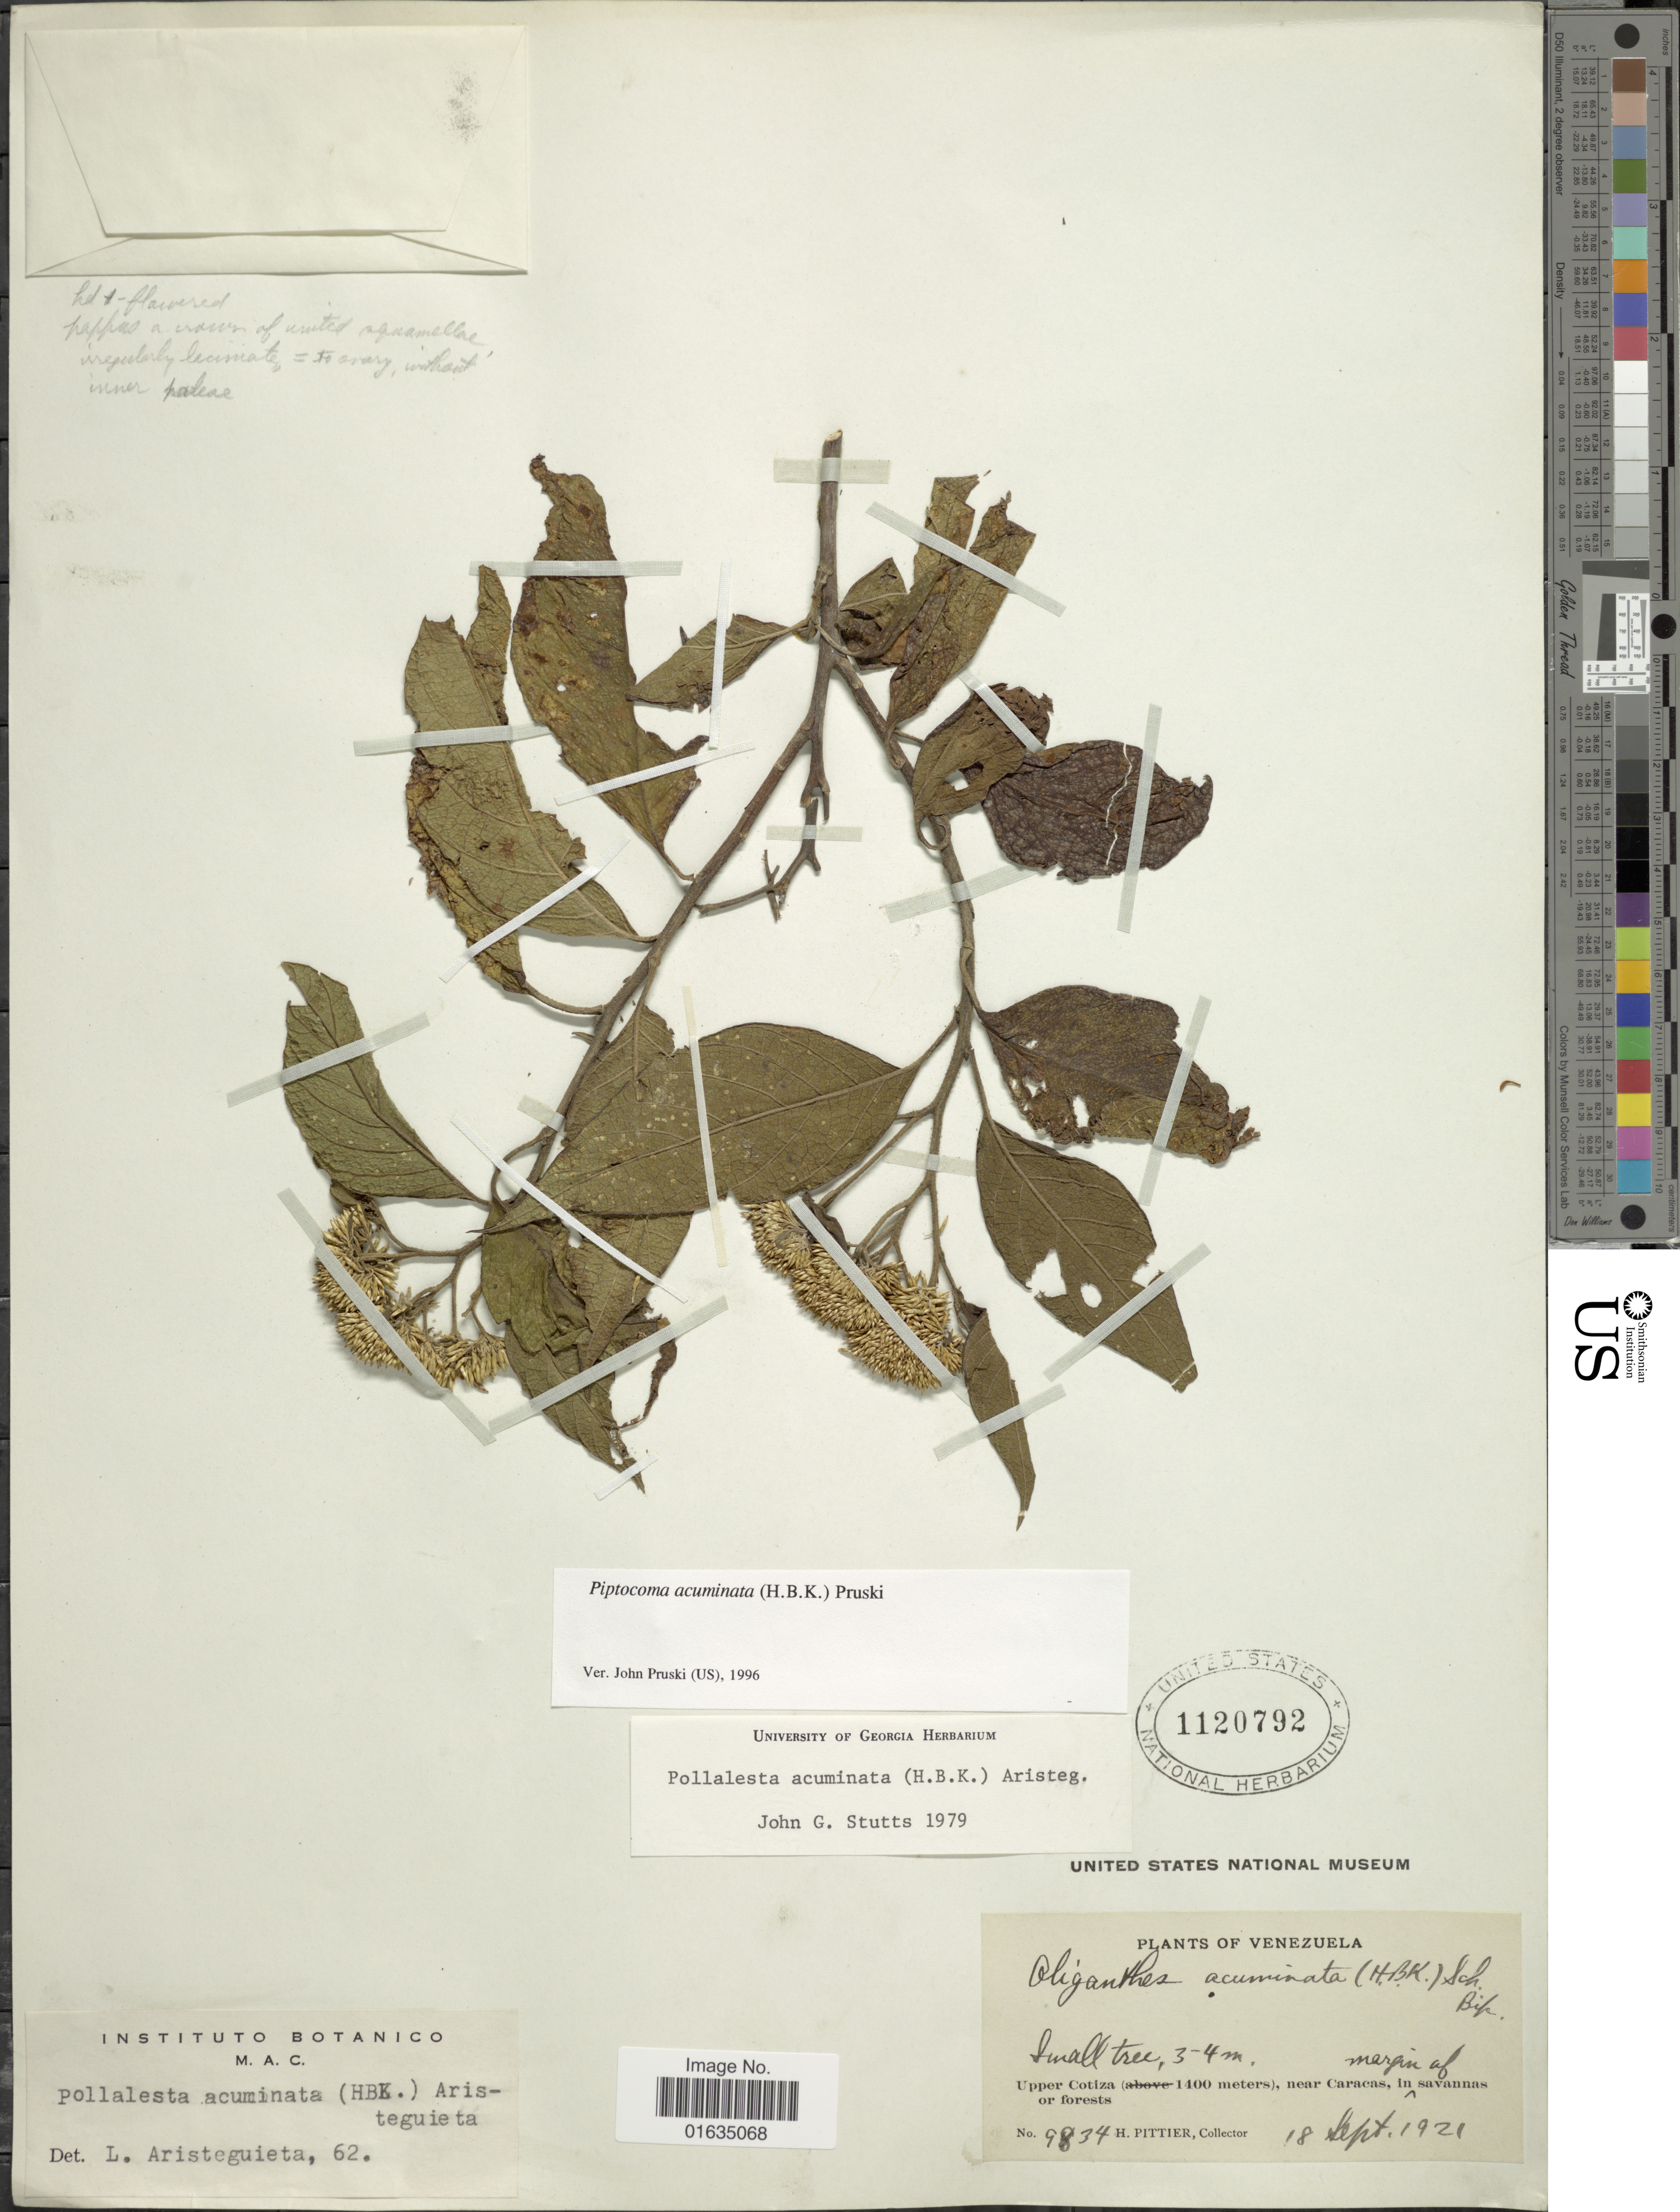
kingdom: Plantae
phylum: Tracheophyta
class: Magnoliopsida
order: Asterales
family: Asteraceae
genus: Pollalesta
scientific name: Pollalesta acuminata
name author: (Kunth) Aristeg.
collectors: H. F. Pittier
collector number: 9834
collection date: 1921-09-18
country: Venezuela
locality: Upper Cotiza, near Caracas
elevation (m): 1400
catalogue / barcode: US 1120792